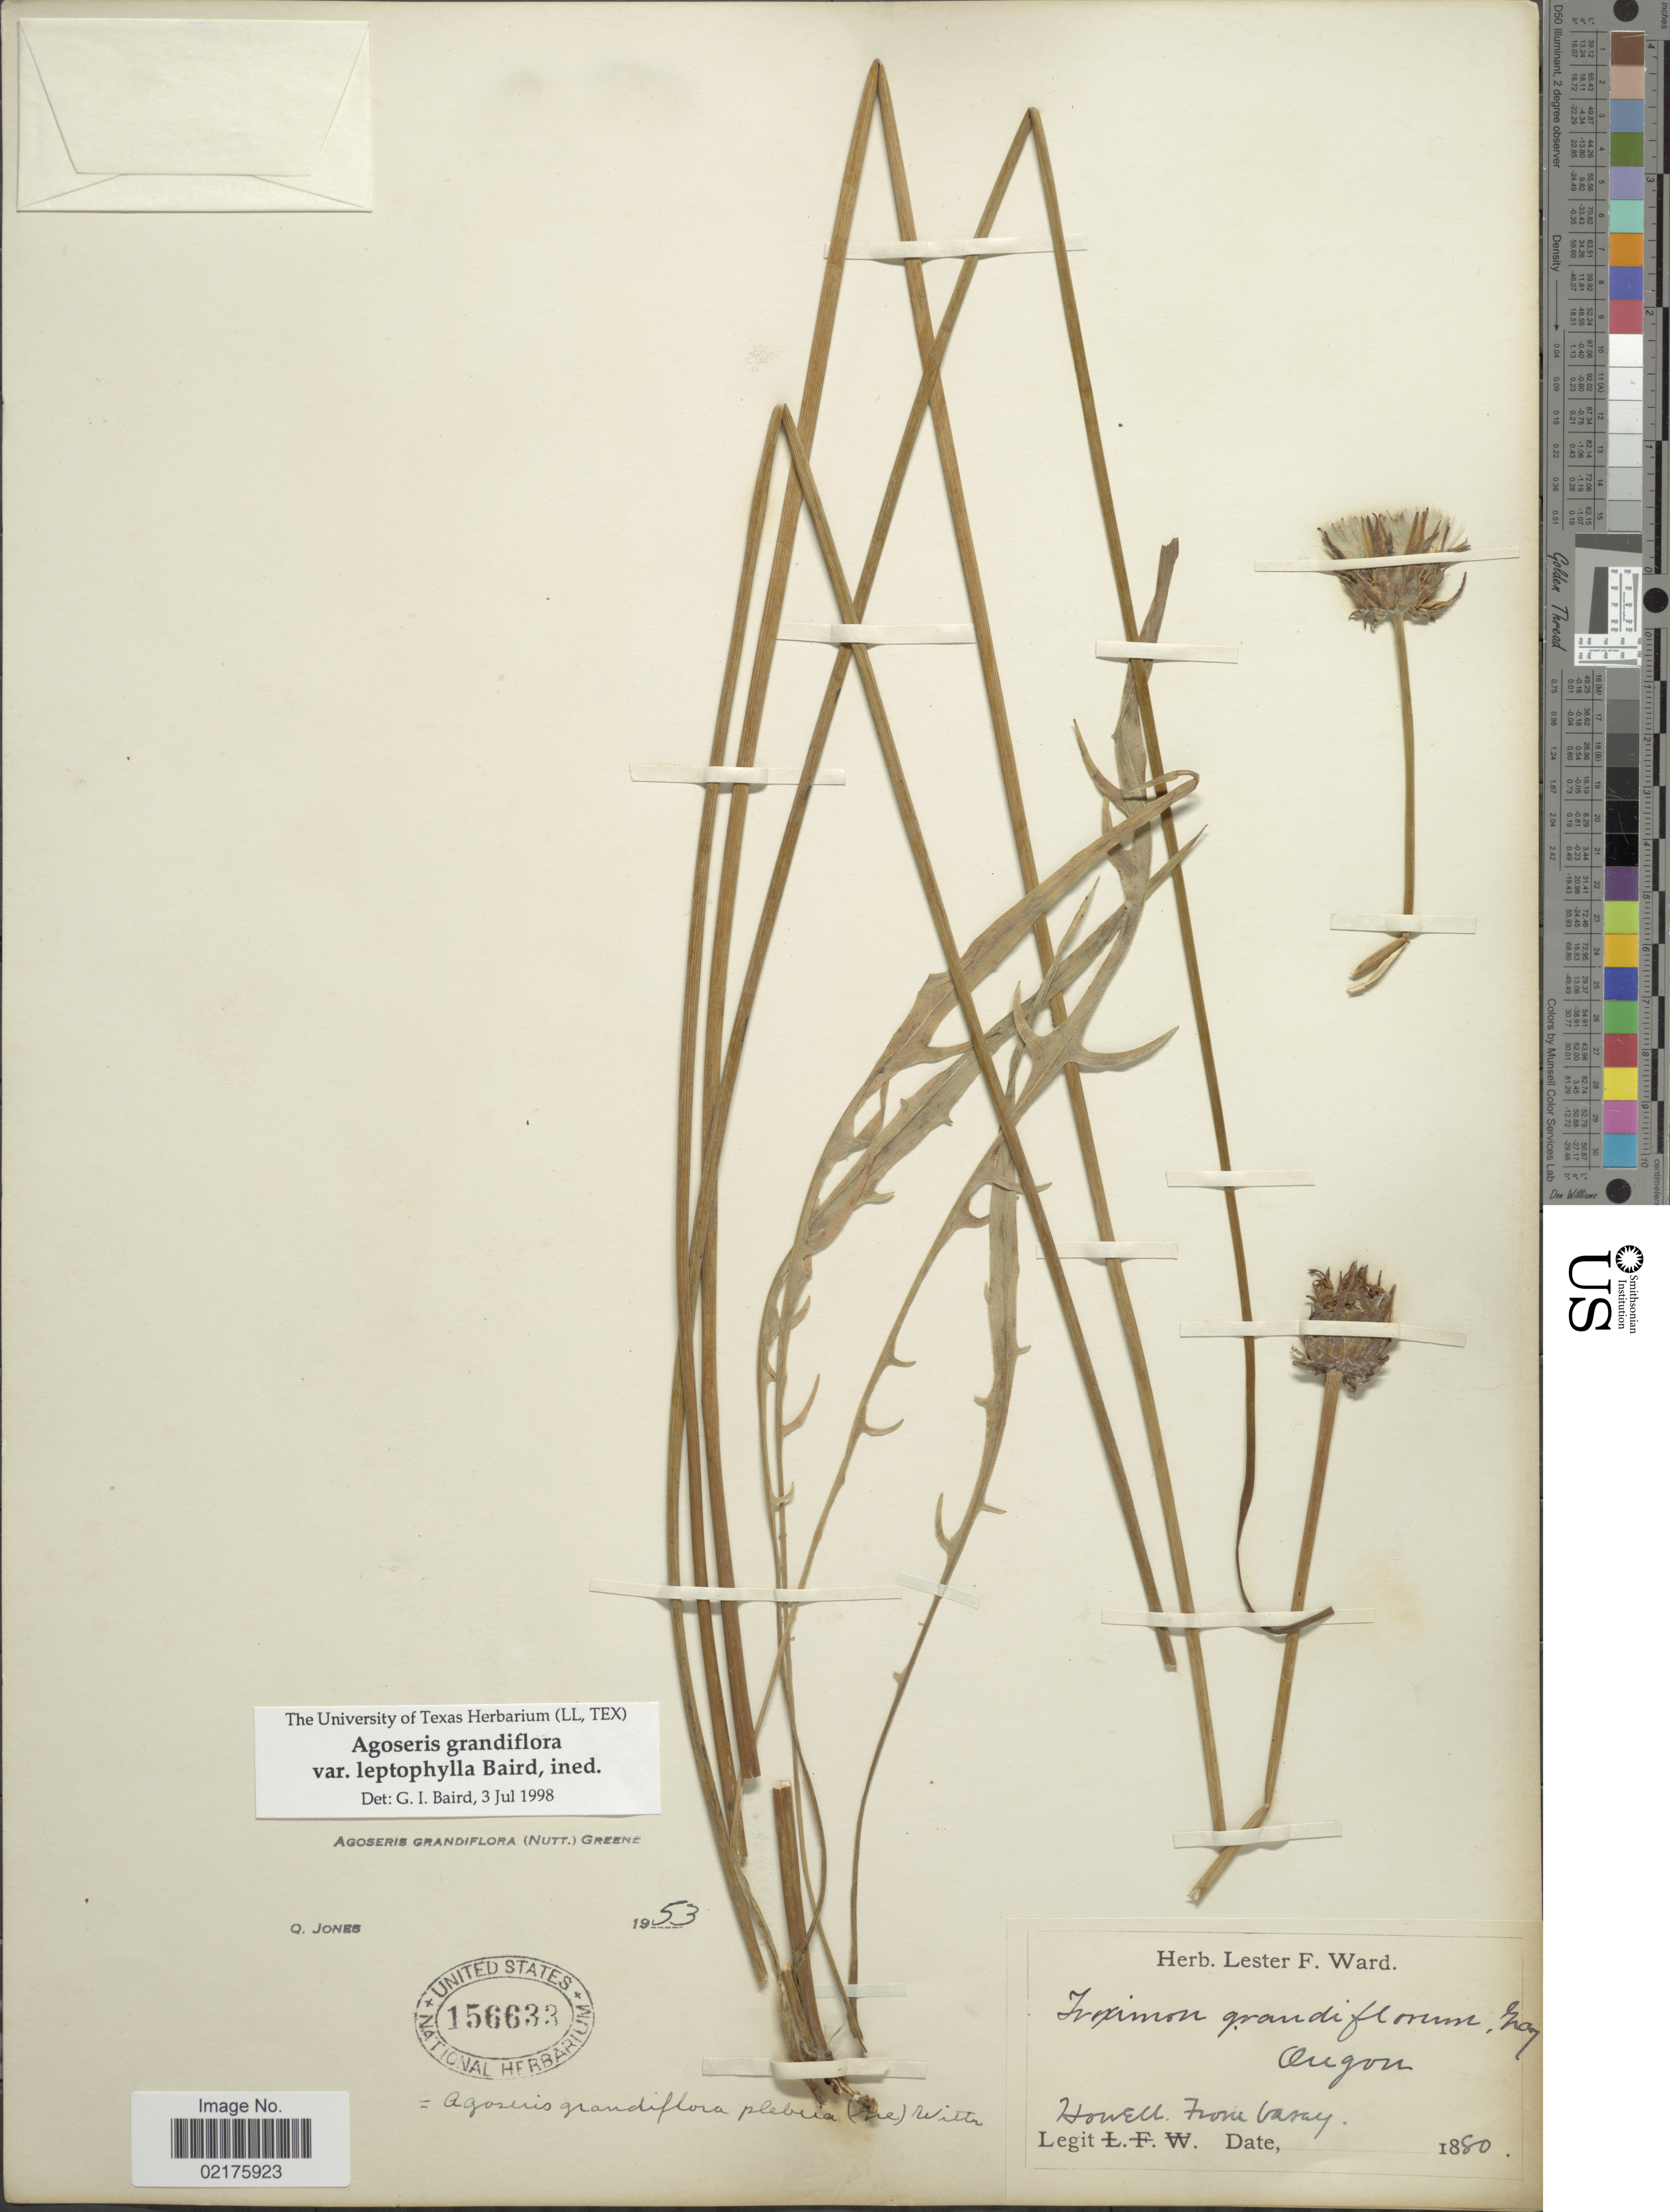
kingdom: Plantae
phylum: Tracheophyta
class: Magnoliopsida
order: Asterales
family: Asteraceae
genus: Agoseris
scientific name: Agoseris grandiflora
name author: (Nutt.) Greene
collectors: Howell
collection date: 1880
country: United States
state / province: Oregon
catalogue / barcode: US 156633